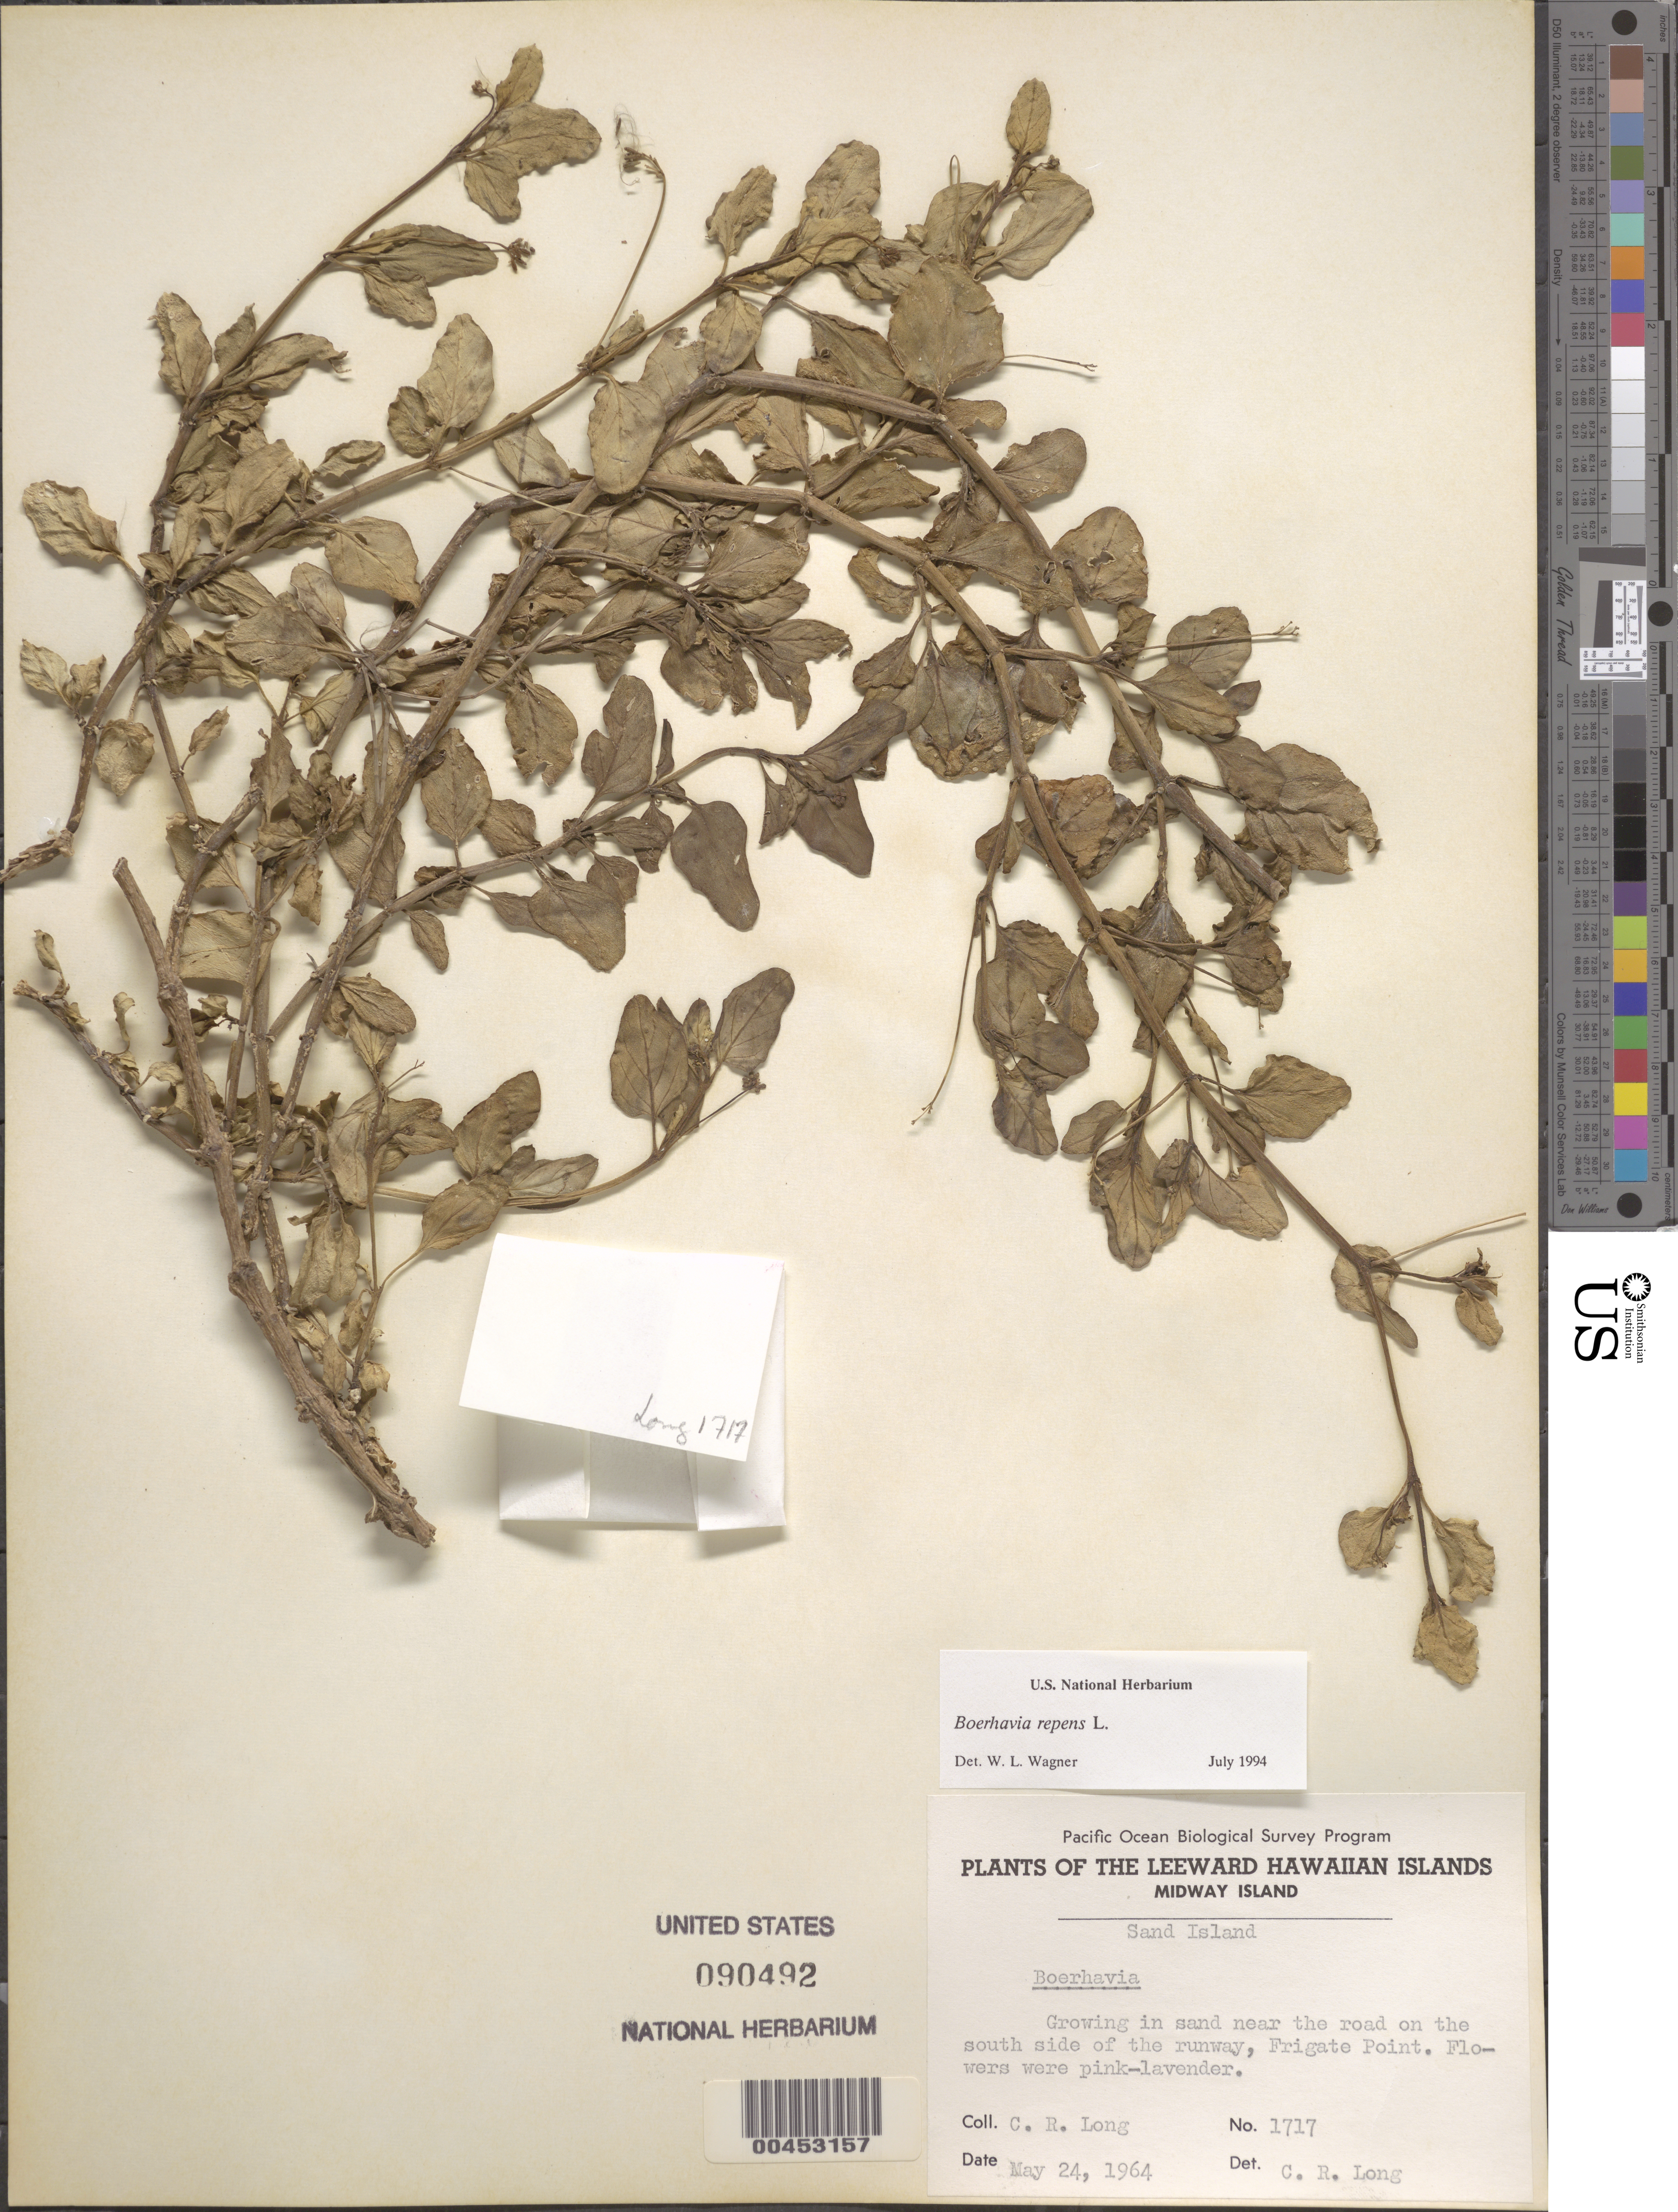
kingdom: Plantae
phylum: Tracheophyta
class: Magnoliopsida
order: Caryophyllales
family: Nyctaginaceae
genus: Boerhavia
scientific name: Boerhavia repens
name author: L.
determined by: Wagner, W. L., (BOT), Smithsonian Institution - National Museum of Natural History (UNITED STATES)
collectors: C. Long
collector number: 1717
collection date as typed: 24 May 1964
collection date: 1964-05-24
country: U.S. Administered Pacific Islands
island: Midway Atoll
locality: On the S side of the runway, Frigate Point, Sand Islet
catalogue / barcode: US 90492